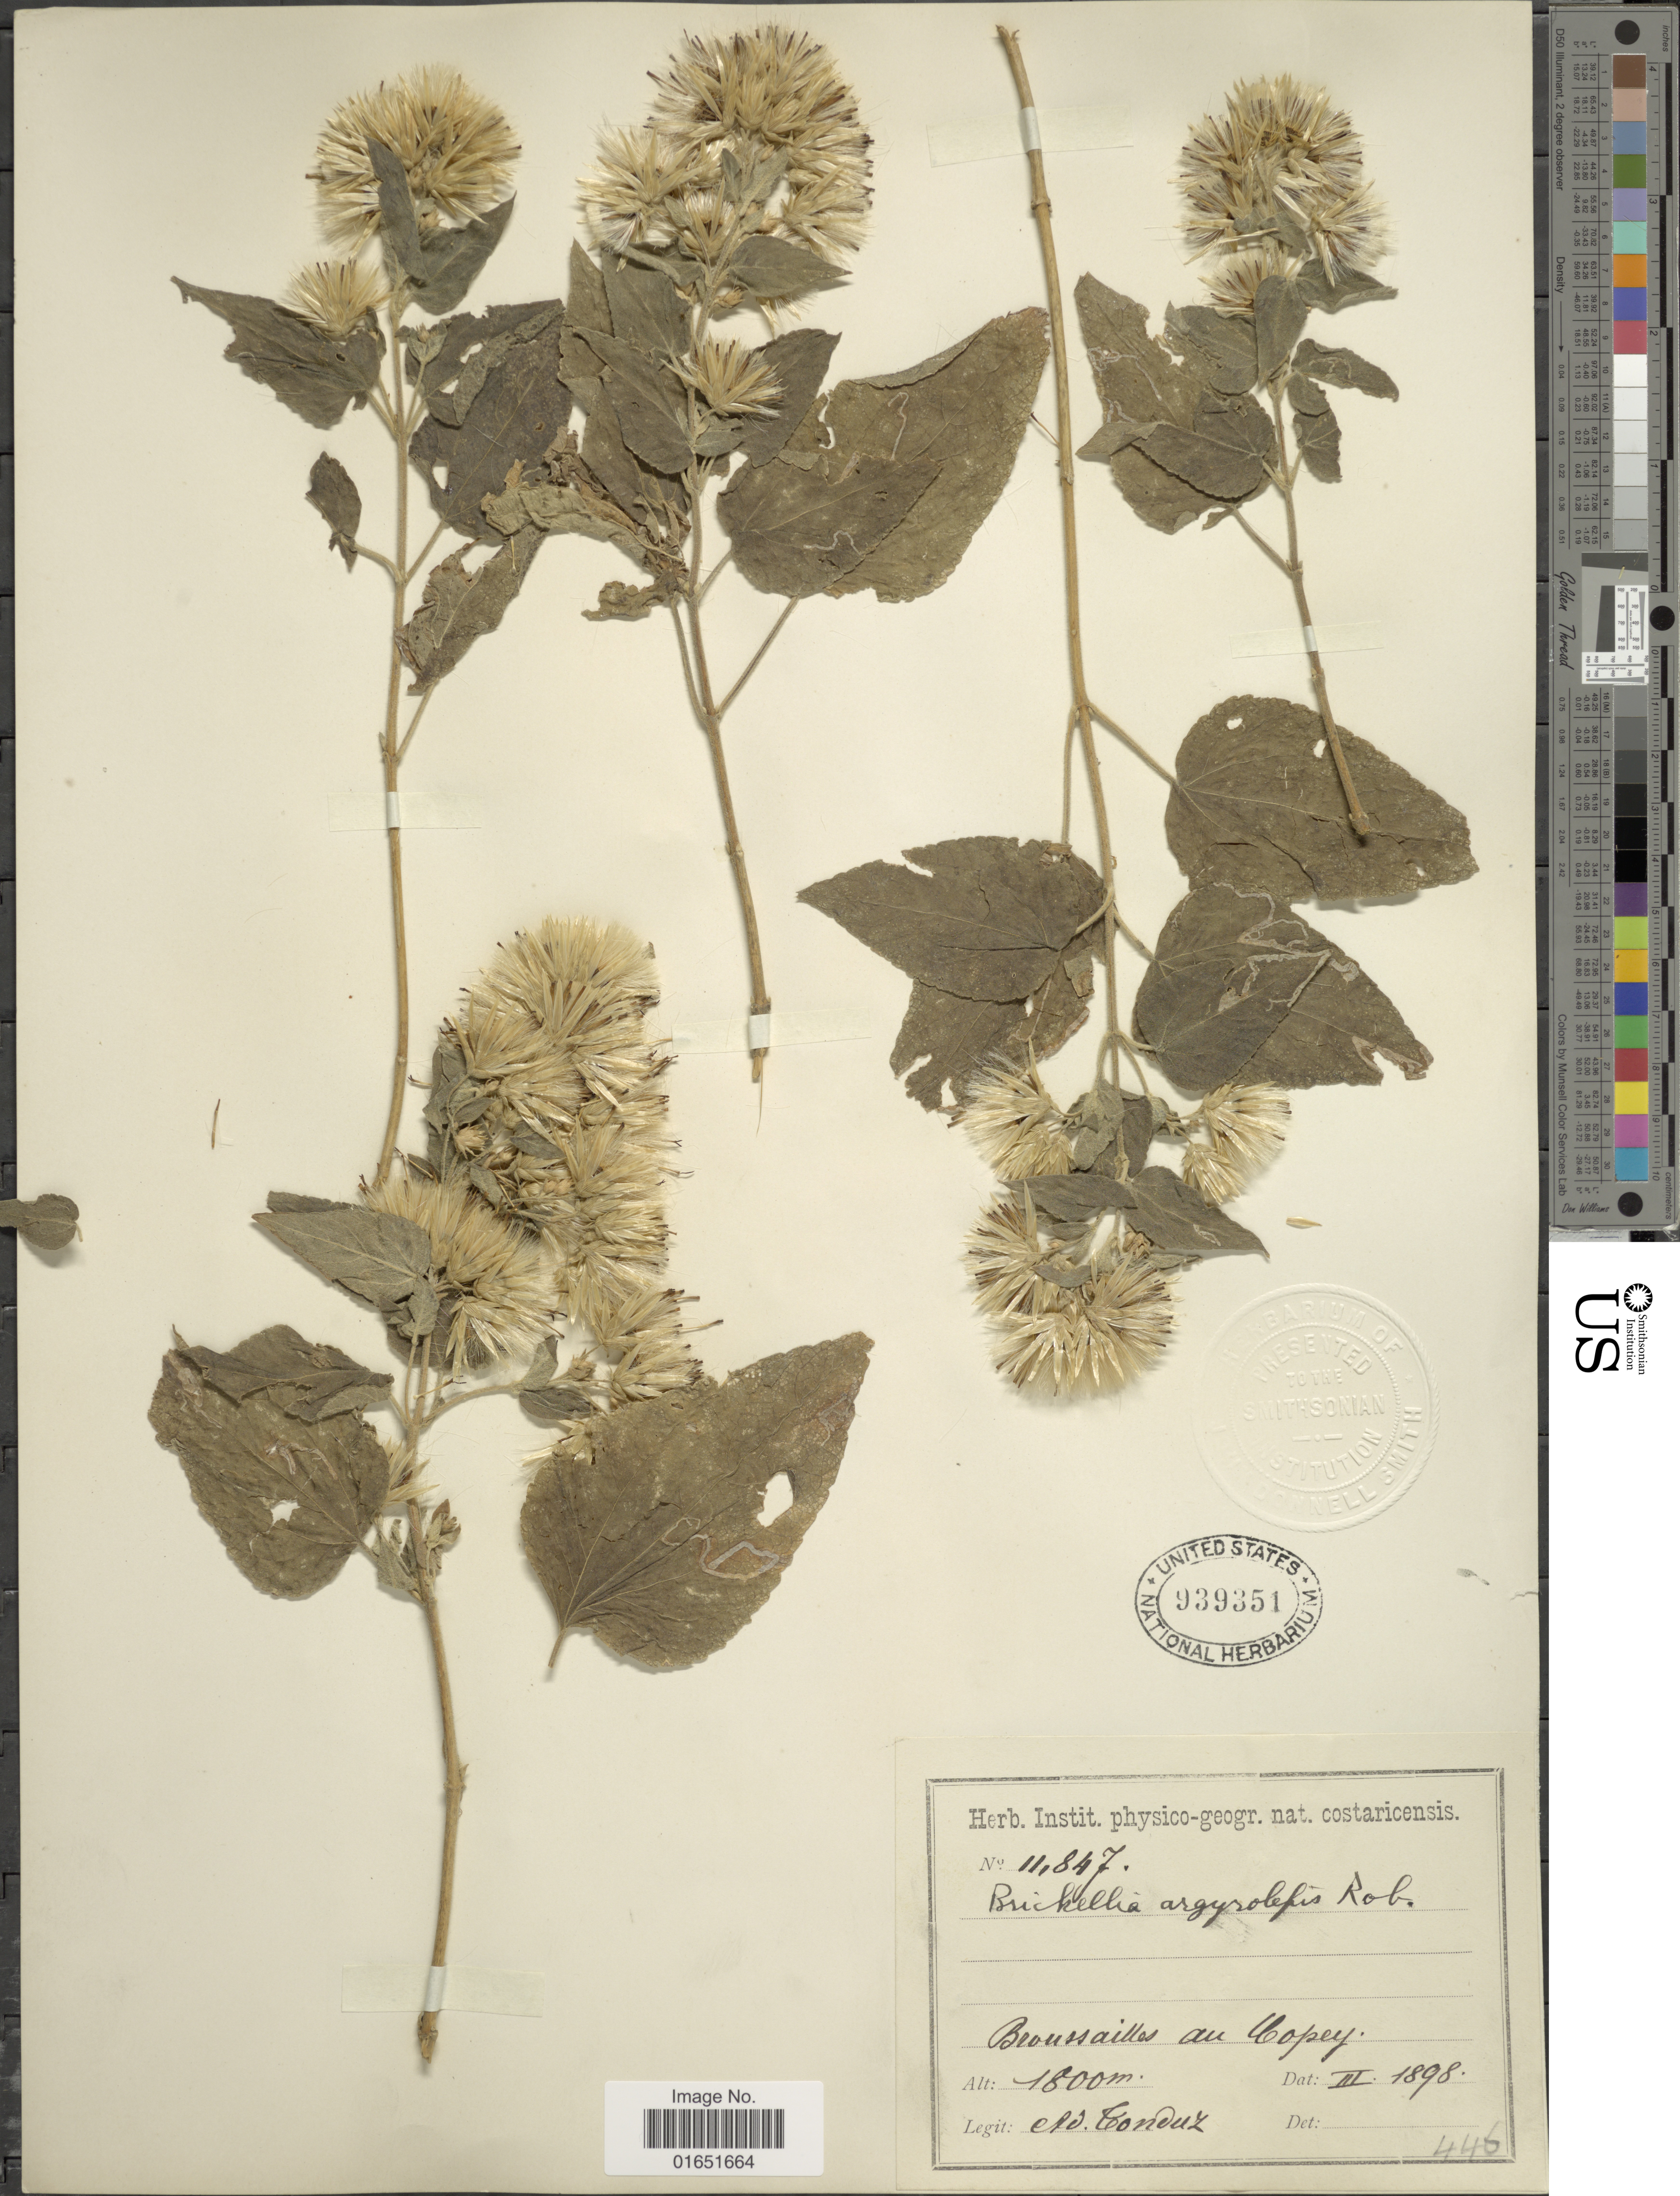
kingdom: Plantae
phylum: Tracheophyta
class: Magnoliopsida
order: Asterales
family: Asteraceae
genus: Brickellia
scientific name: Brickellia argyrolepis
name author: B.L. Rob.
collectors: A. Tonduz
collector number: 11847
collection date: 1898-03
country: Costa Rica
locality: Broussailles an Copey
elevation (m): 1800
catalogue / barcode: US 939351